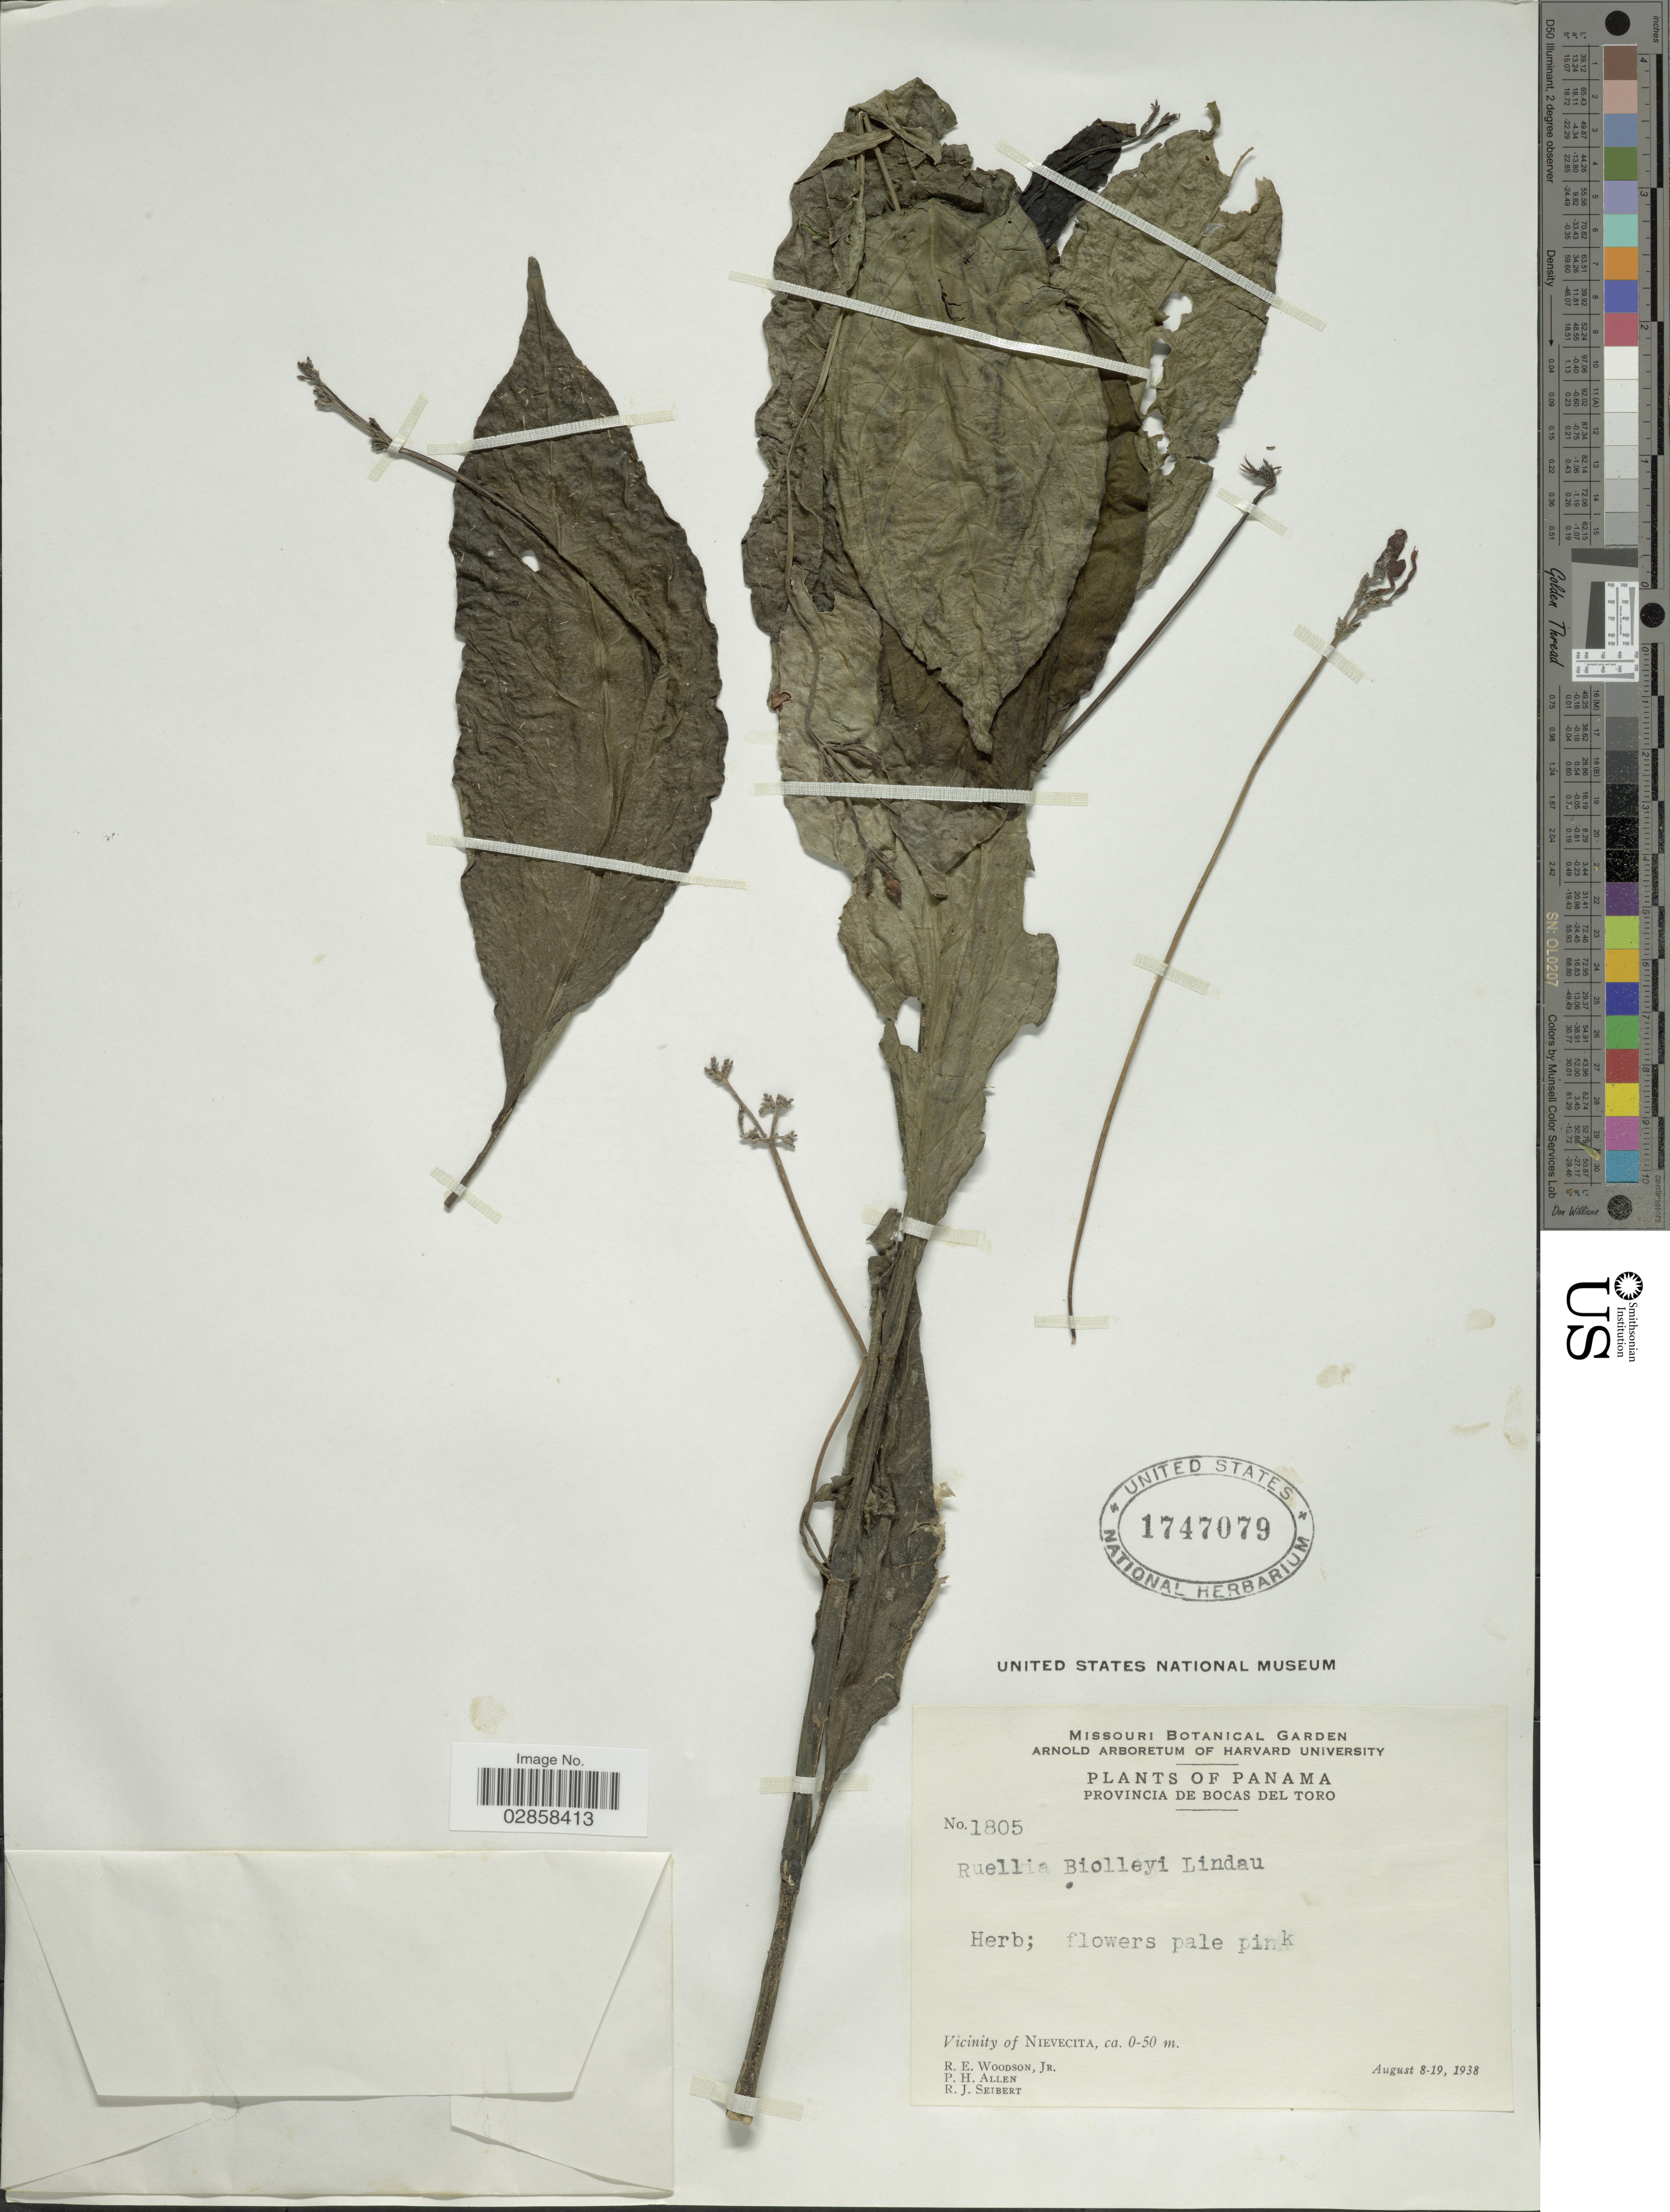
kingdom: Plantae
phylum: Tracheophyta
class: Magnoliopsida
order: Lamiales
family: Acanthaceae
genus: Ruellia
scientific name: Ruellia biolleyi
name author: Lindau in Pittier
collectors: R. E. Woodson, P. H. Allen & R. J. Seibert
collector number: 1805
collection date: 1938-08-08/1938-08-19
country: Panama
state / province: Bocas del Toro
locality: Vicinity of Nievecita.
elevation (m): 0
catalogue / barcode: US 1747079